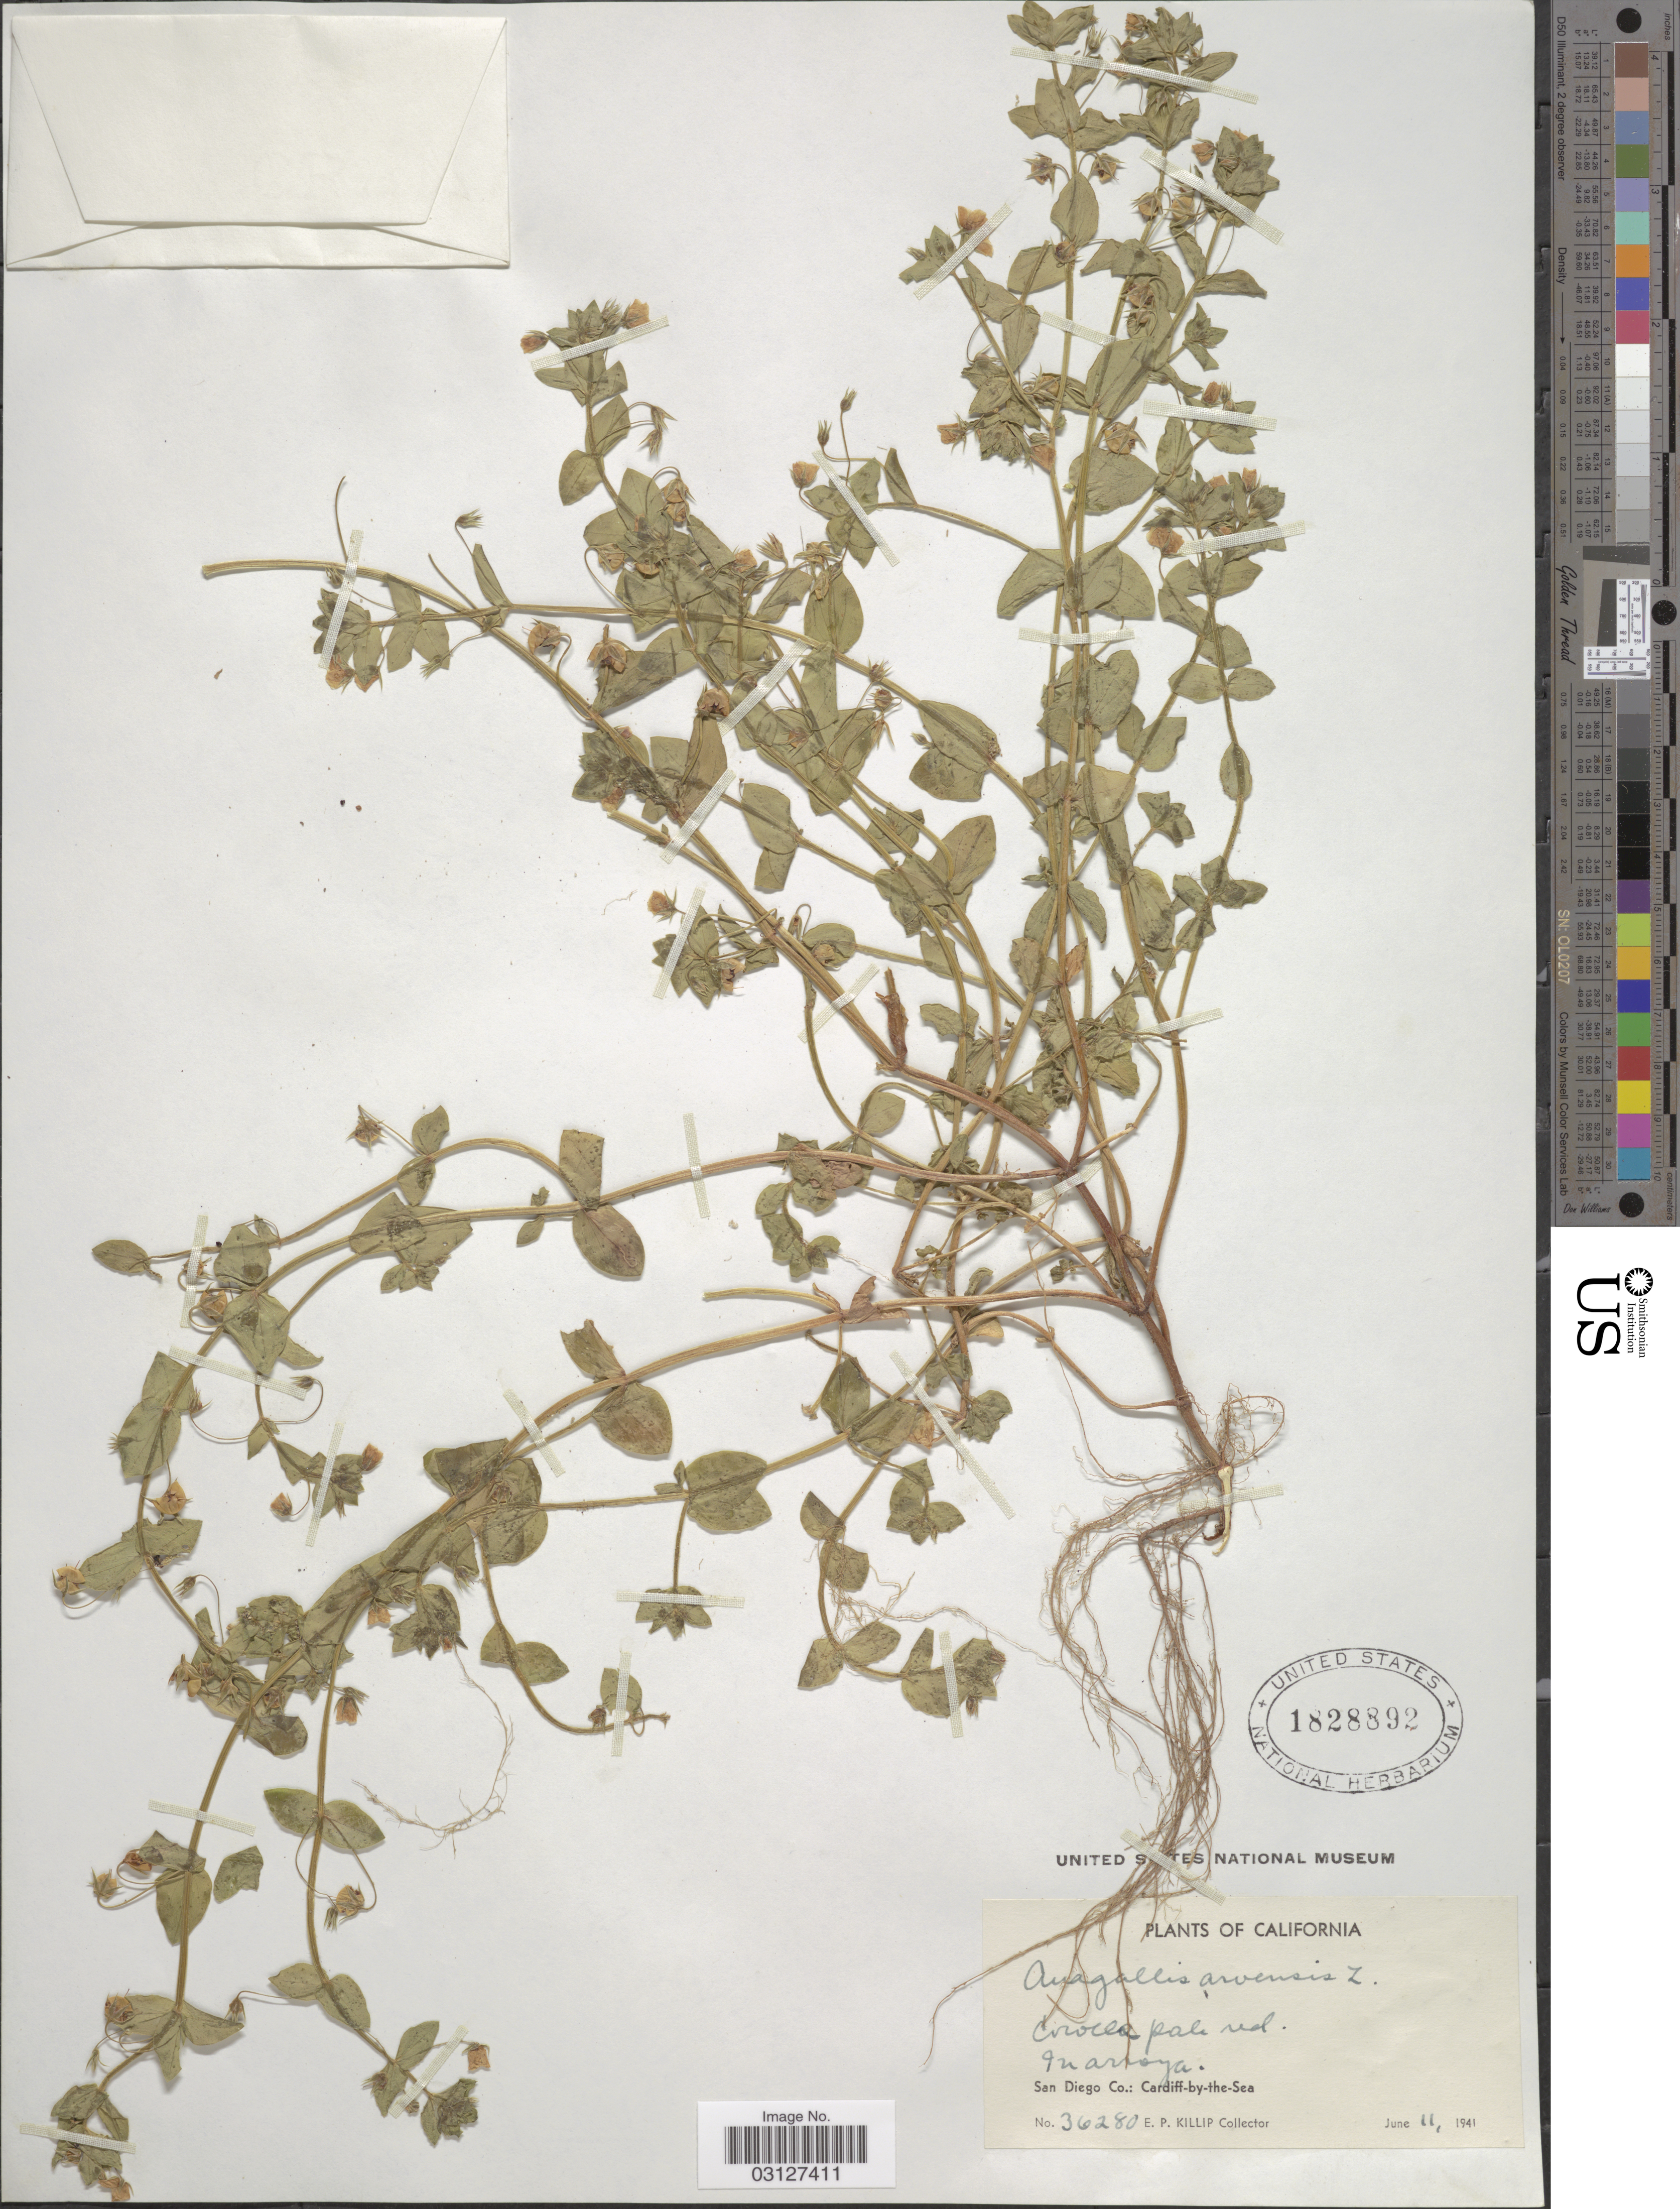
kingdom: Plantae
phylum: Tracheophyta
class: Magnoliopsida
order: Ericales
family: Primulaceae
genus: Anagallis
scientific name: Anagallis arvensis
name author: L.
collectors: E. P. Killip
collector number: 36280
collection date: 1941-06-11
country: United States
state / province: California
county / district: San Diego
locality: Inarroya. San Diego Co.: Cardiff-by-the-Sea.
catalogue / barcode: US 1828892